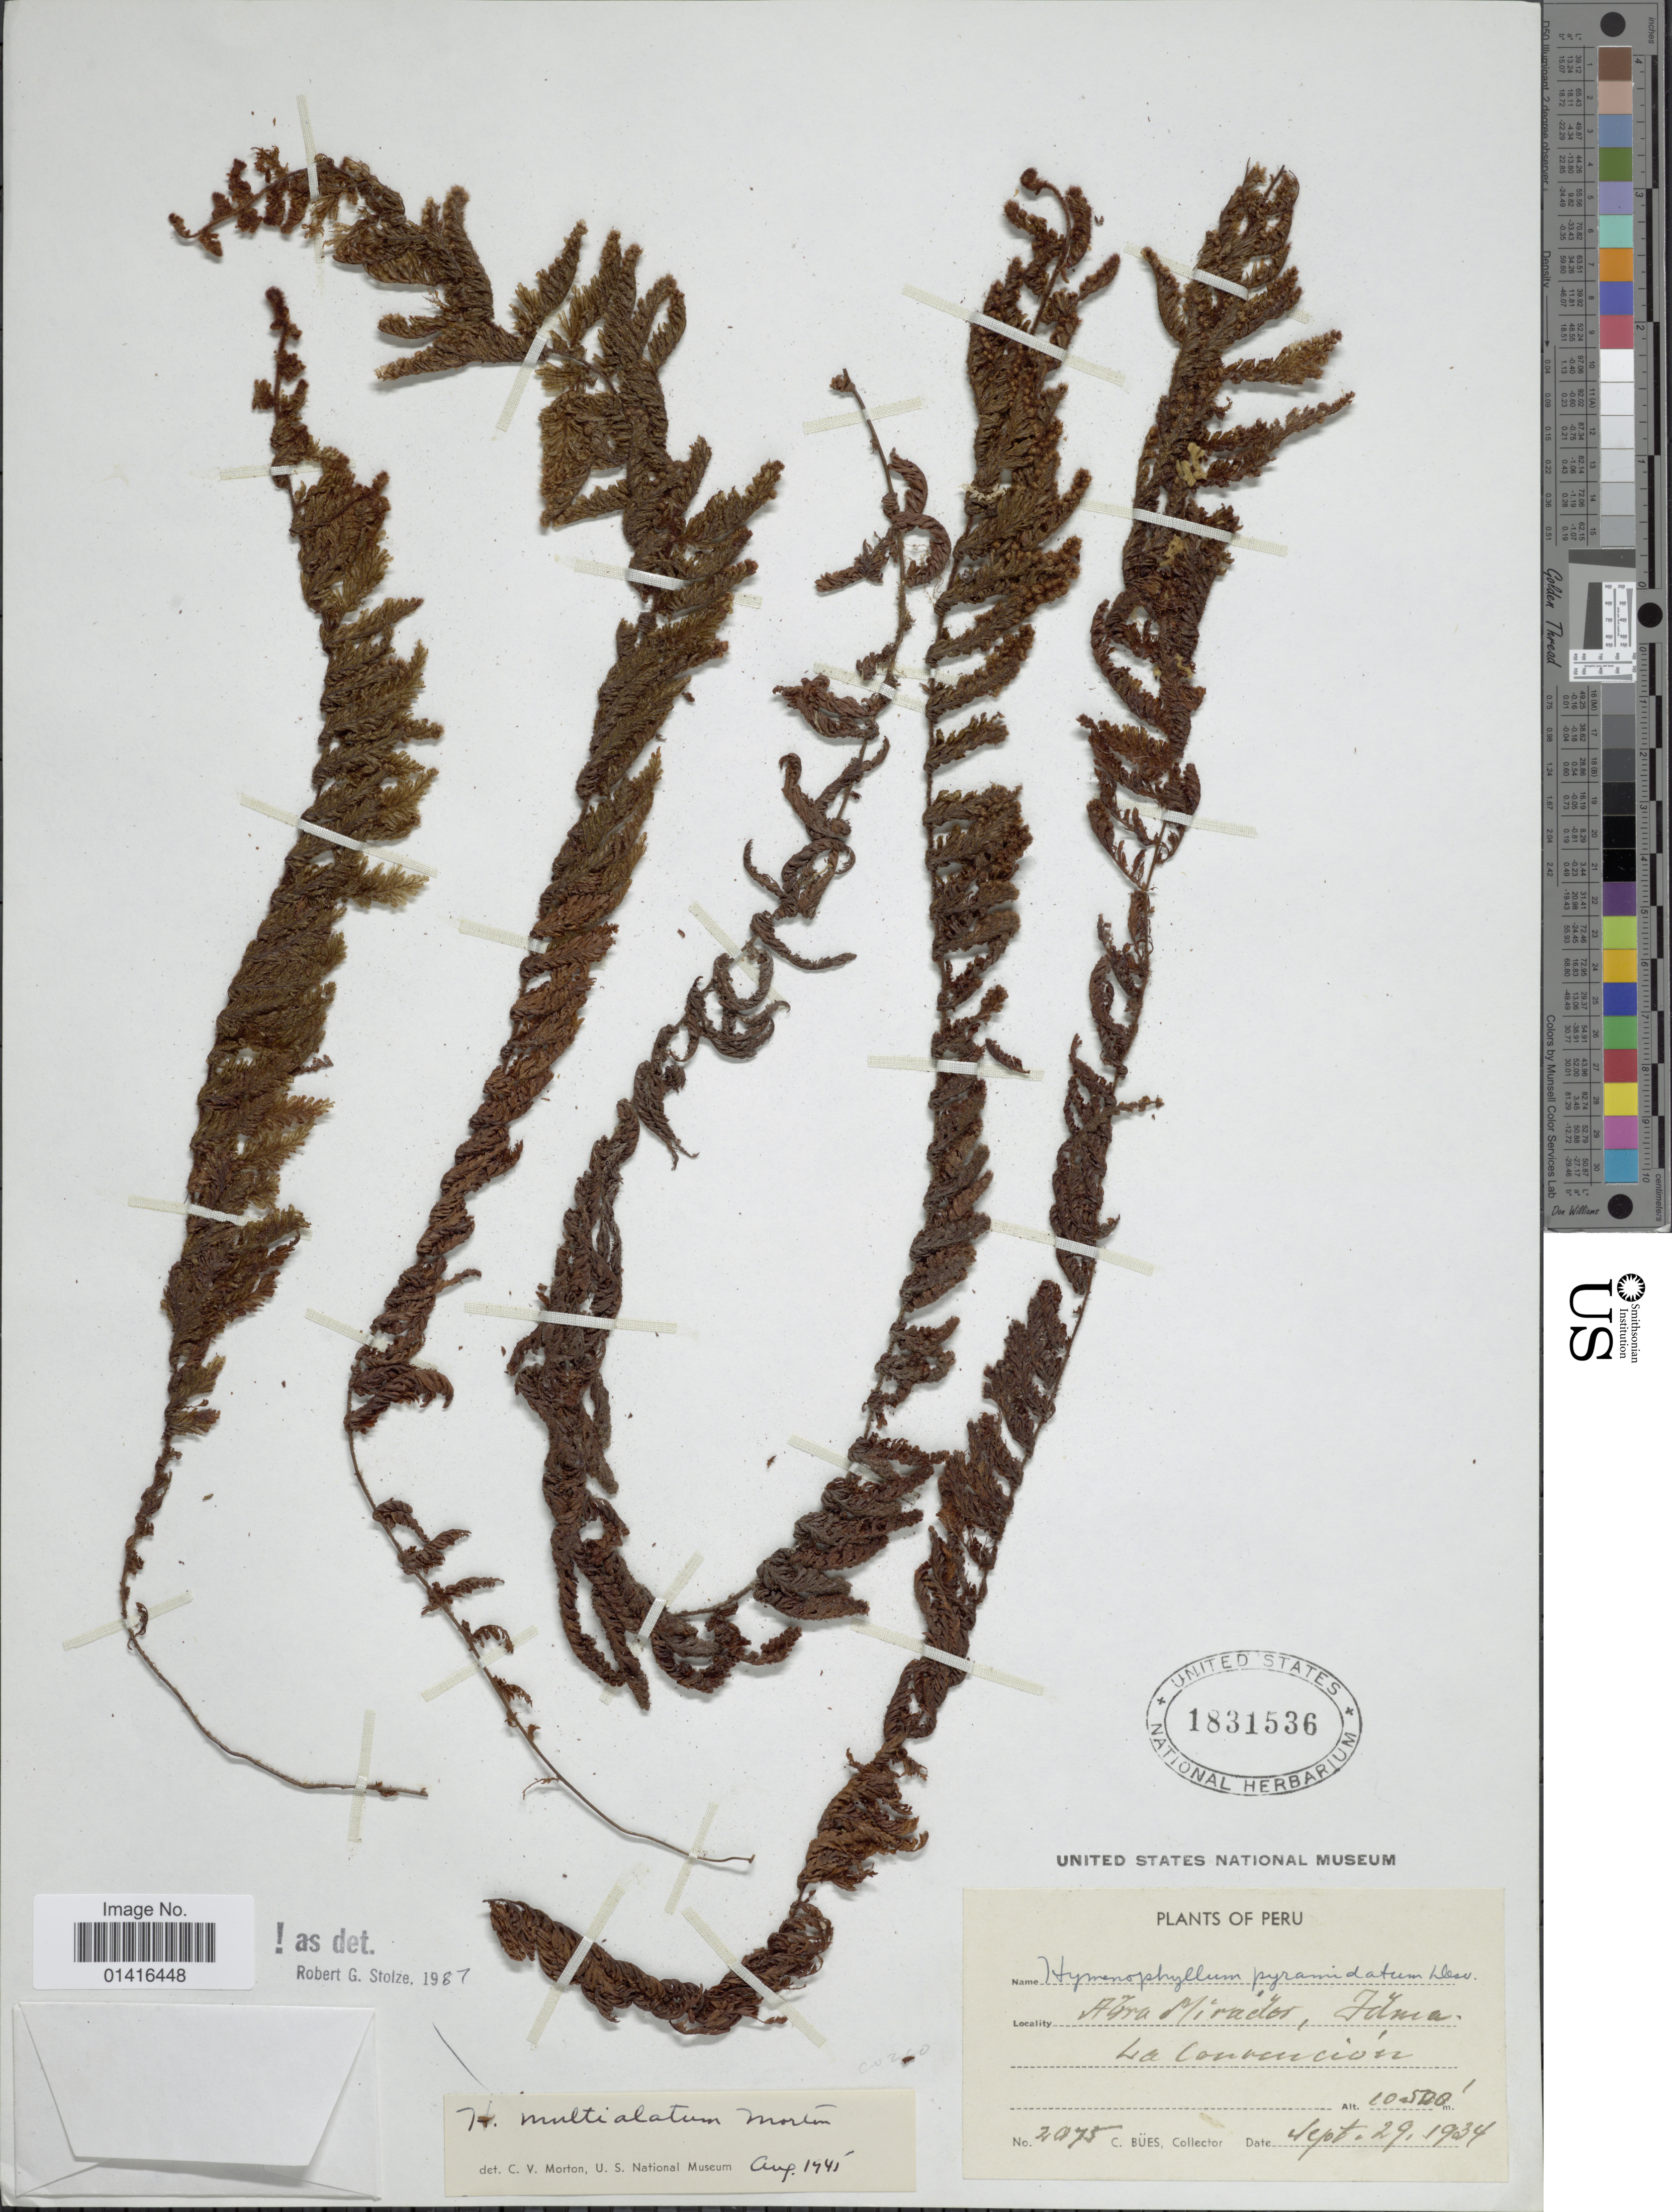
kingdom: Plantae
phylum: Tracheophyta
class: Polypodiopsida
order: Hymenophyllales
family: Hymenophyllaceae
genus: Hymenophyllum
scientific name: Hymenophyllum multialatum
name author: C.V. Morton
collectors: C. Bues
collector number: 2075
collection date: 1934-09-29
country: Peru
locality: Abra Mirador, Idma. La Convención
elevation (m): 3200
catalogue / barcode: US 1831536